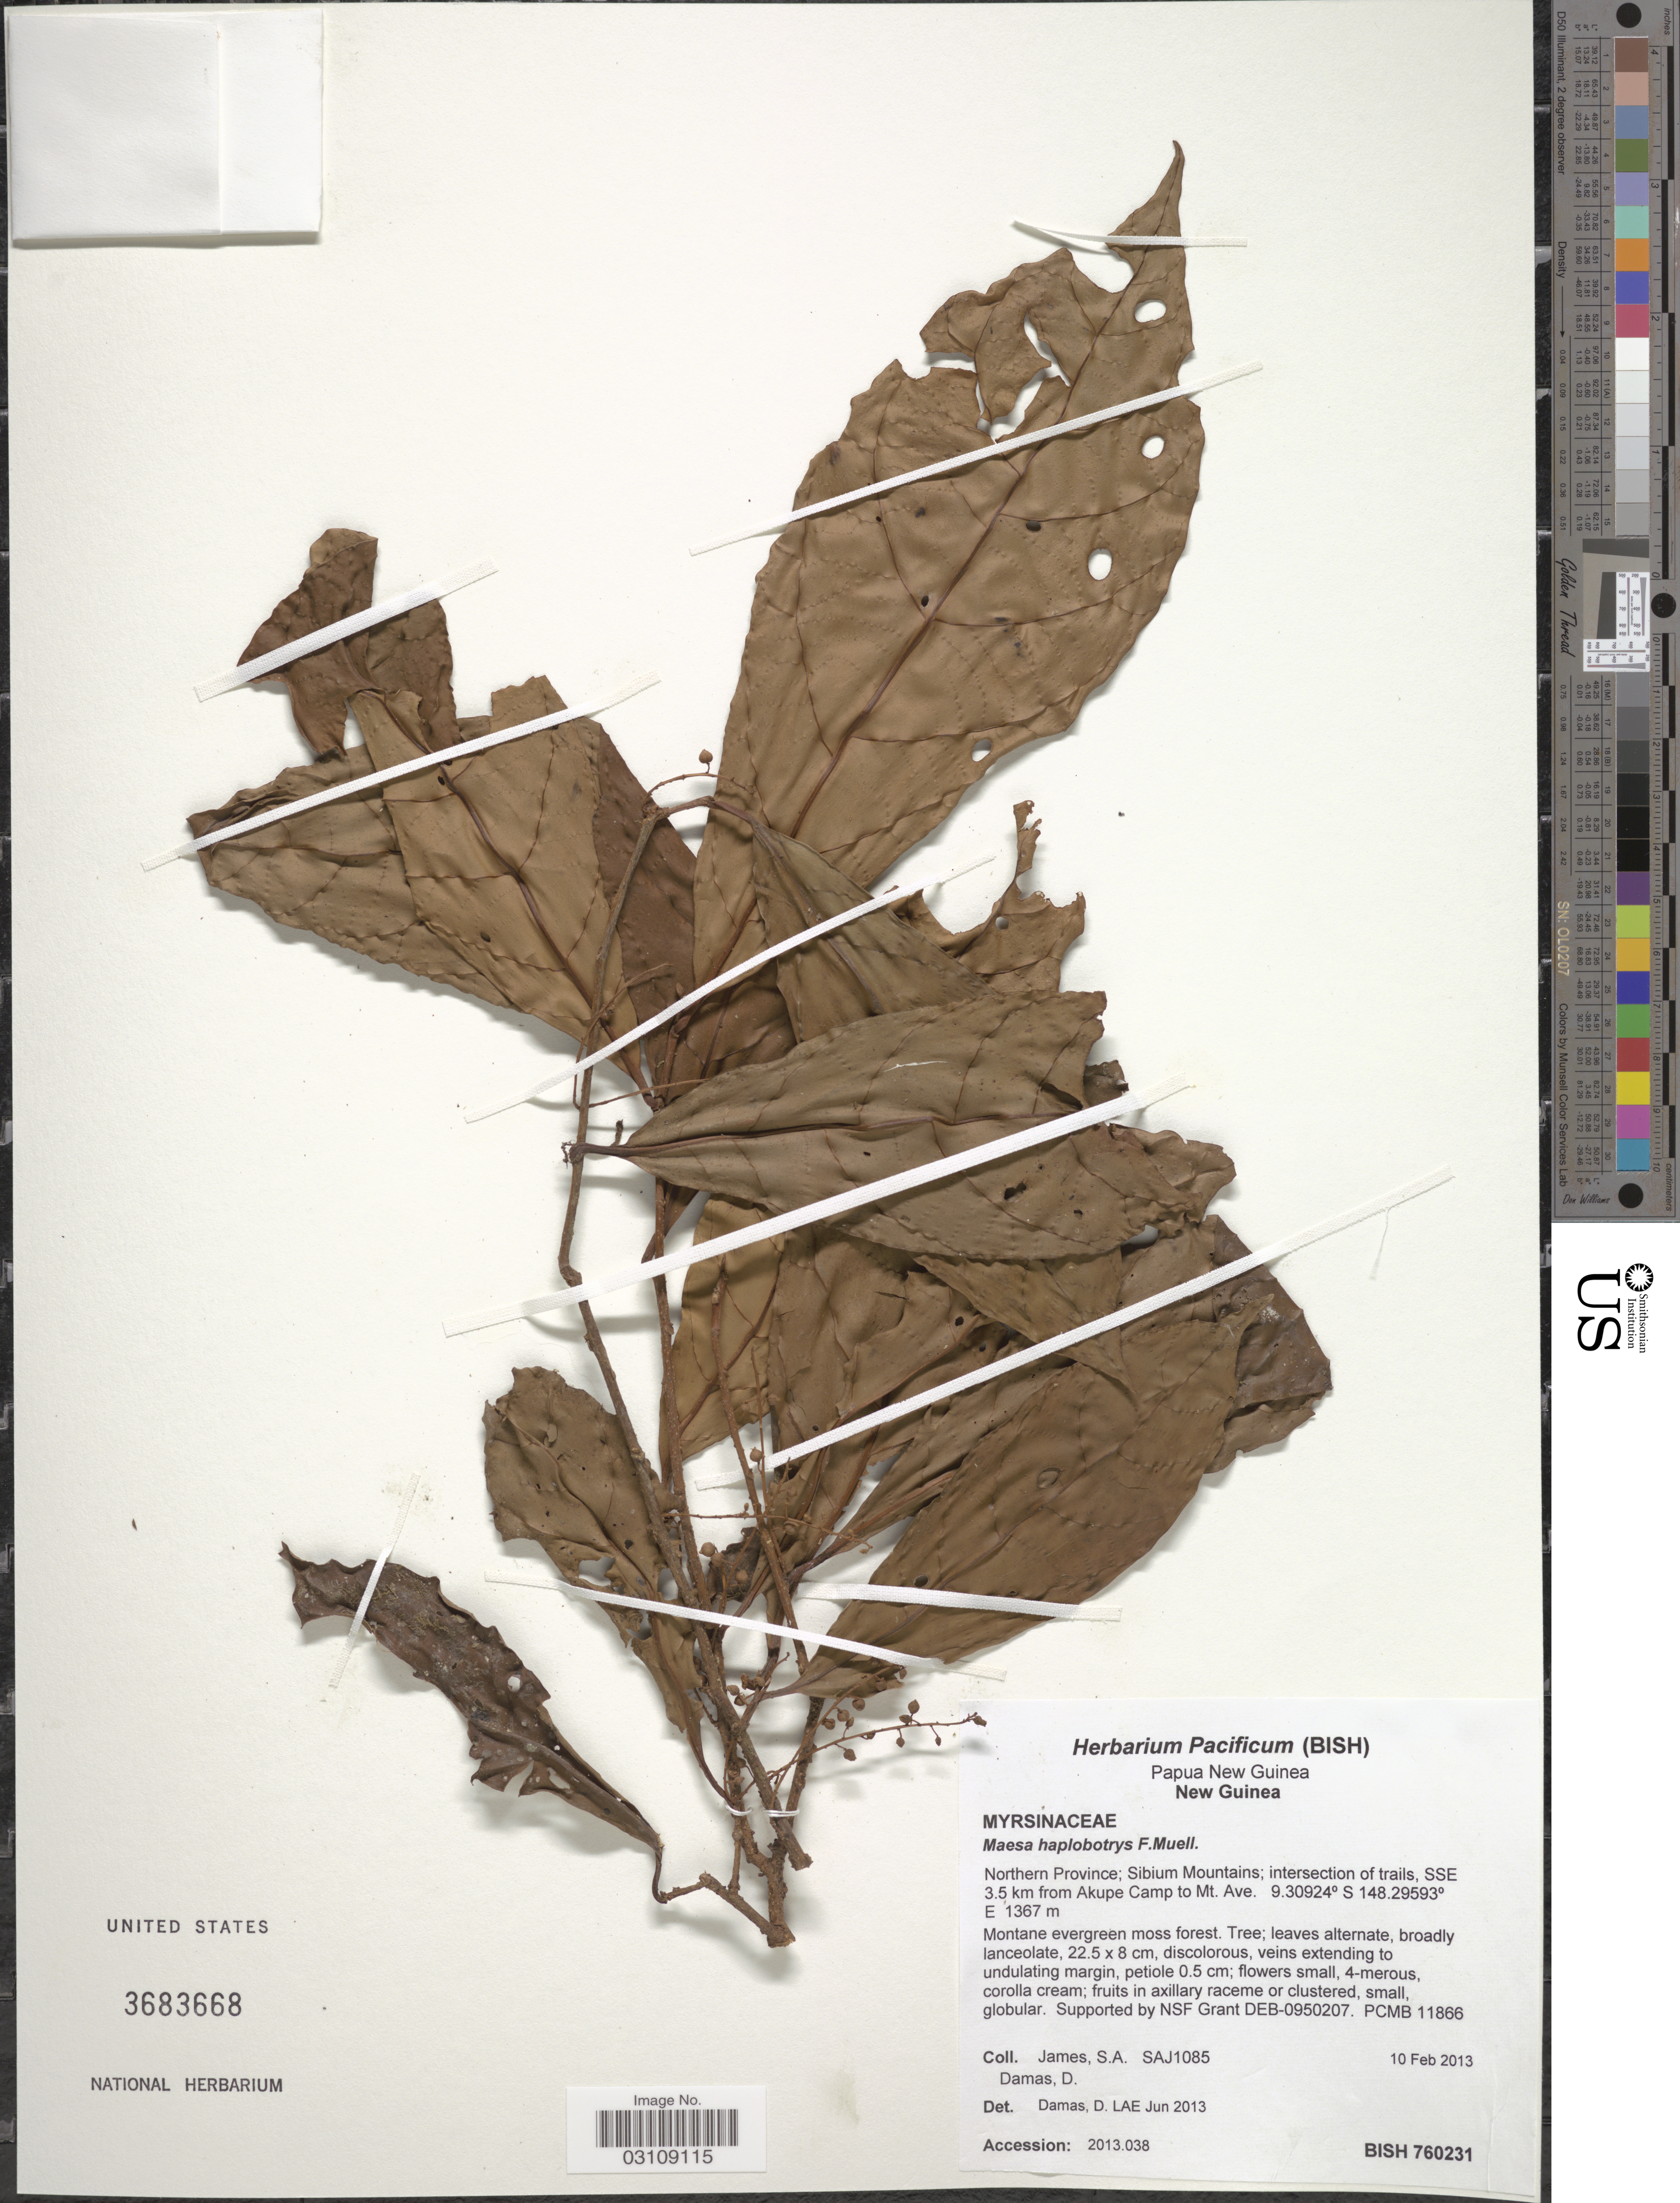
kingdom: Plantae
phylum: Tracheophyta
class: Magnoliopsida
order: Ericales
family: Primulaceae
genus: Maesa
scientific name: Maesa haplobotrys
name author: F. Muell.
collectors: S. James & D. Damas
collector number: SAJ1085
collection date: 2013-02-10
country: Papua New Guinea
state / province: Northern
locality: New Guinea, Sibium Mountains; intersection of trails, SSE 3.5 km from Akupe Camp to Mt. Ave.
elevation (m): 1367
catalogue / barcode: US 3683668